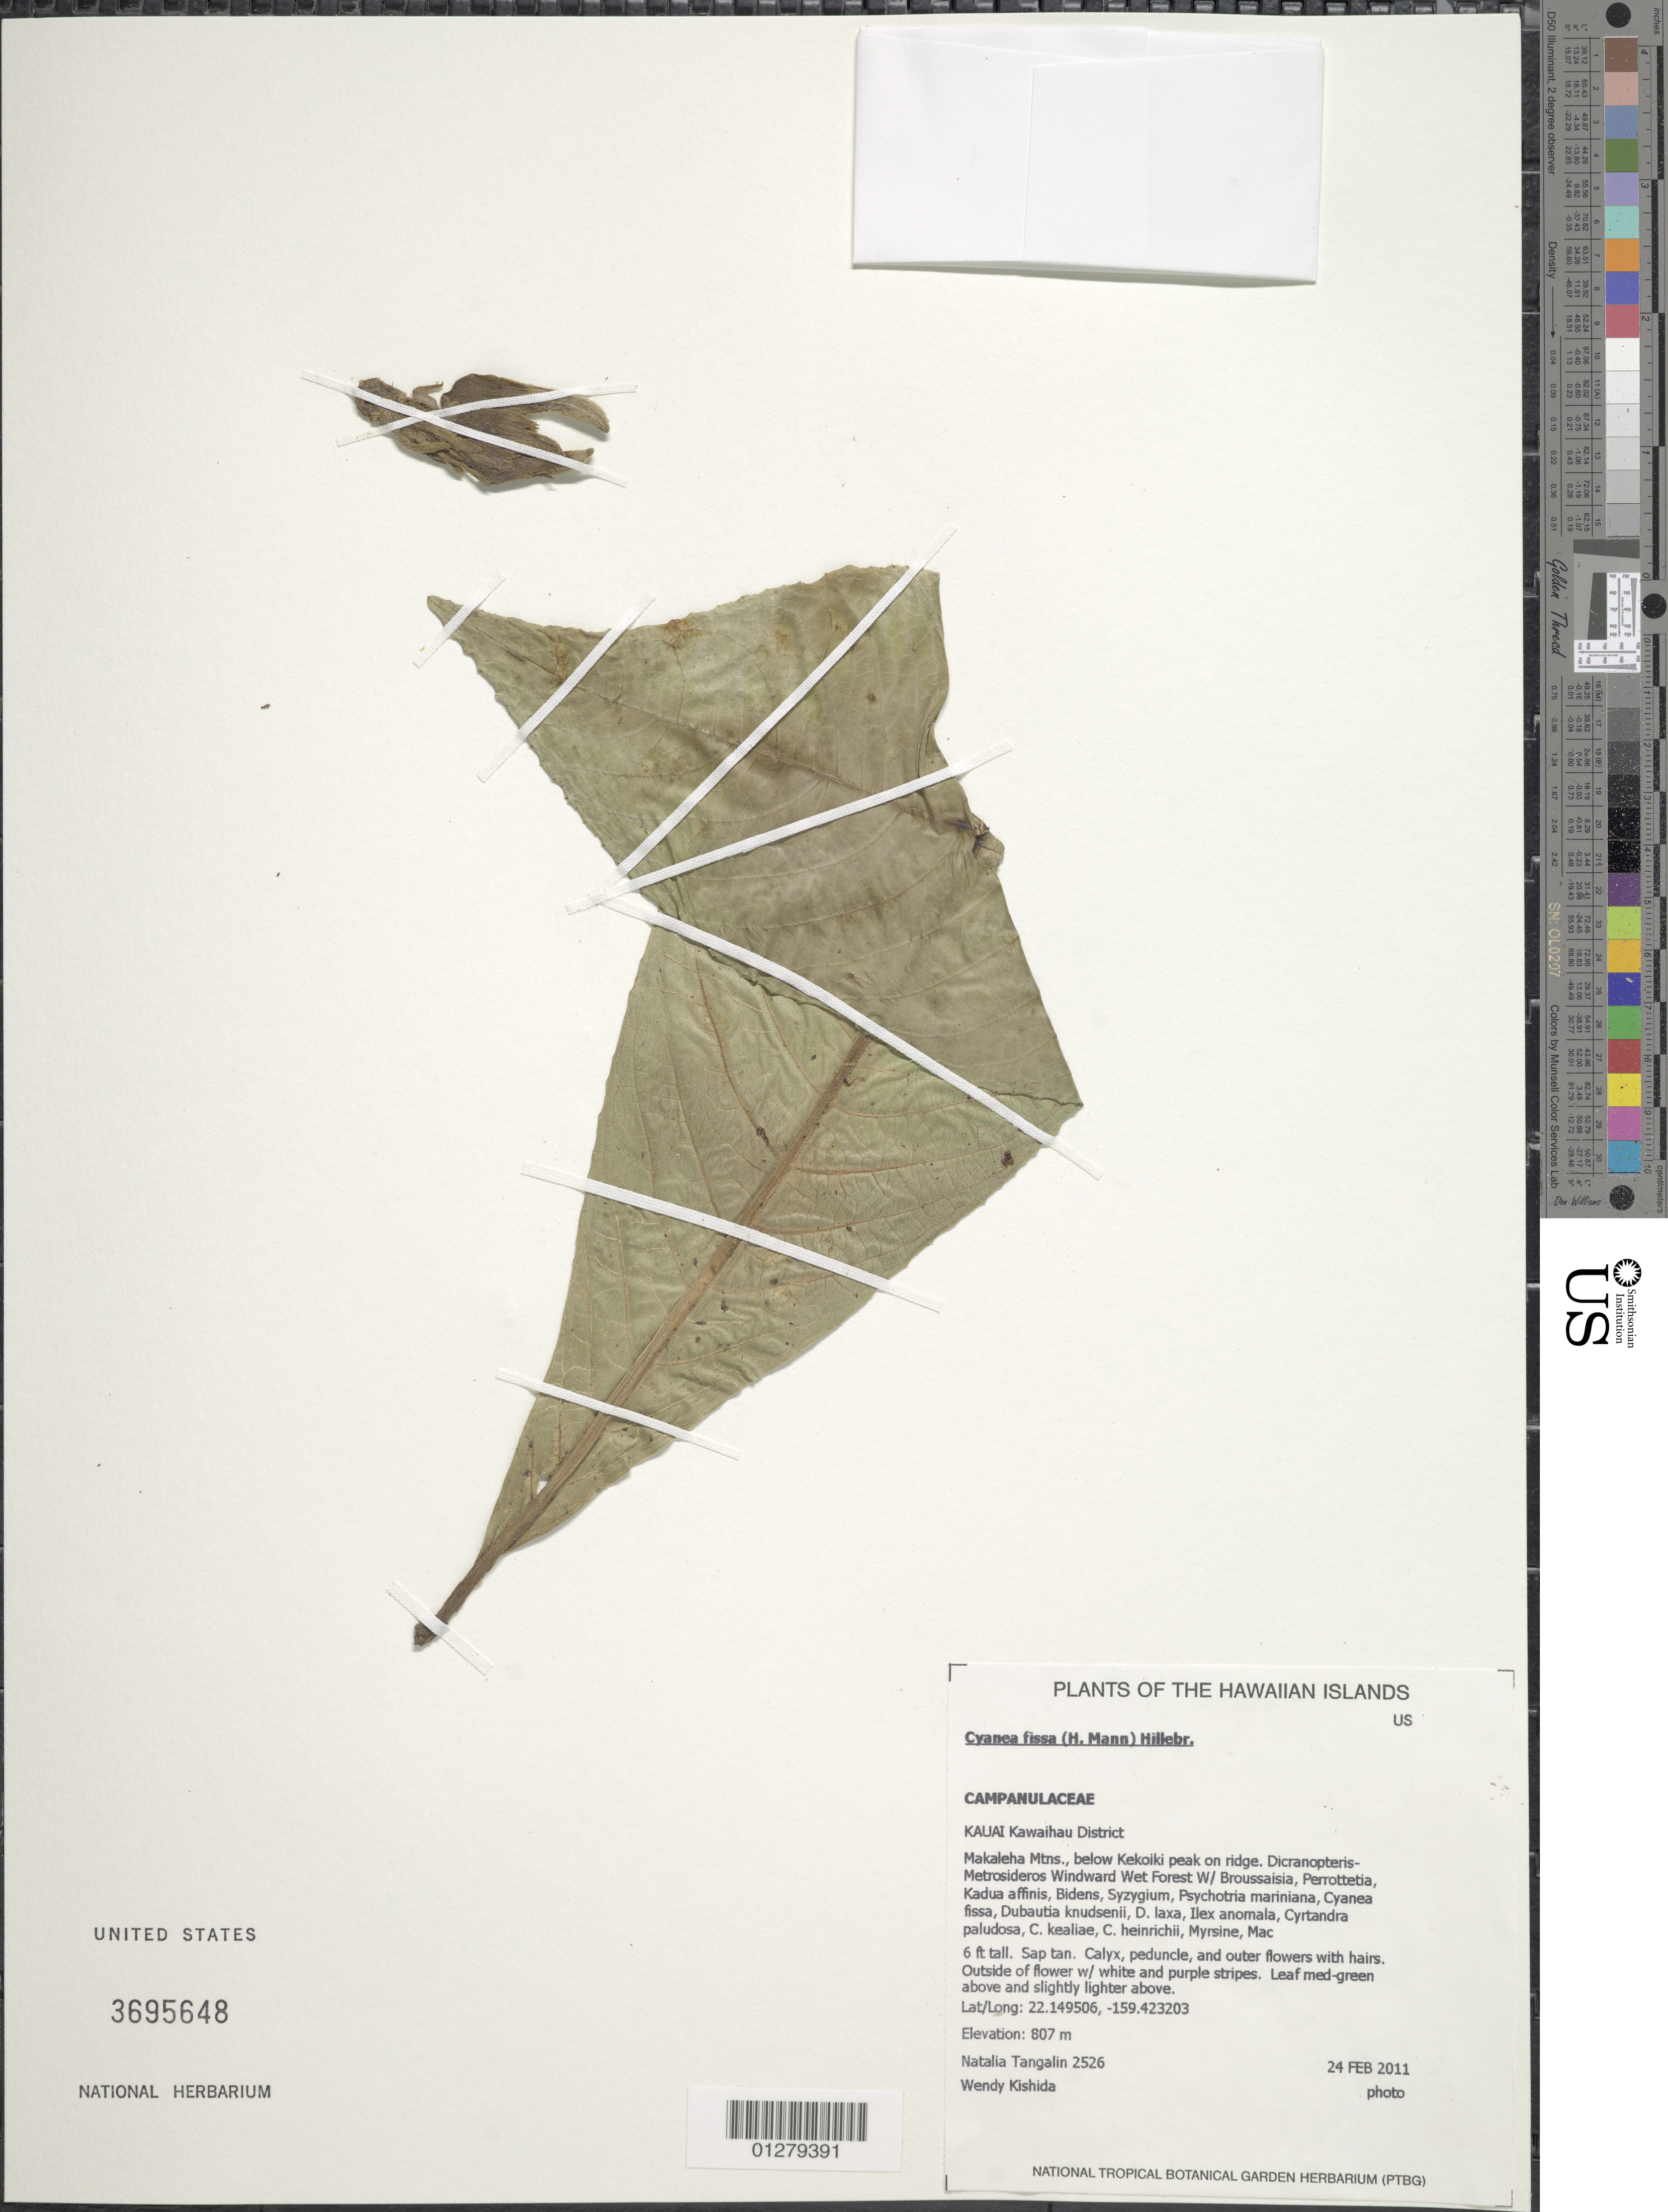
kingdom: Plantae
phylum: Tracheophyta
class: Magnoliopsida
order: Asterales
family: Campanulaceae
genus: Cyanea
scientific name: Cyanea fissa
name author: (H. Mann) Hillebr.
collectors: N. Tangalin & W. Kishida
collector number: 2526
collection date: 2011-02-24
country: United States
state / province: Hawaii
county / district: Kauai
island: Kaua'i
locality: Kawaihau District, Makaleha Mtns., below Kekoiki peak on ridge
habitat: Windward wet forest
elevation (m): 807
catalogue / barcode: US 3695648